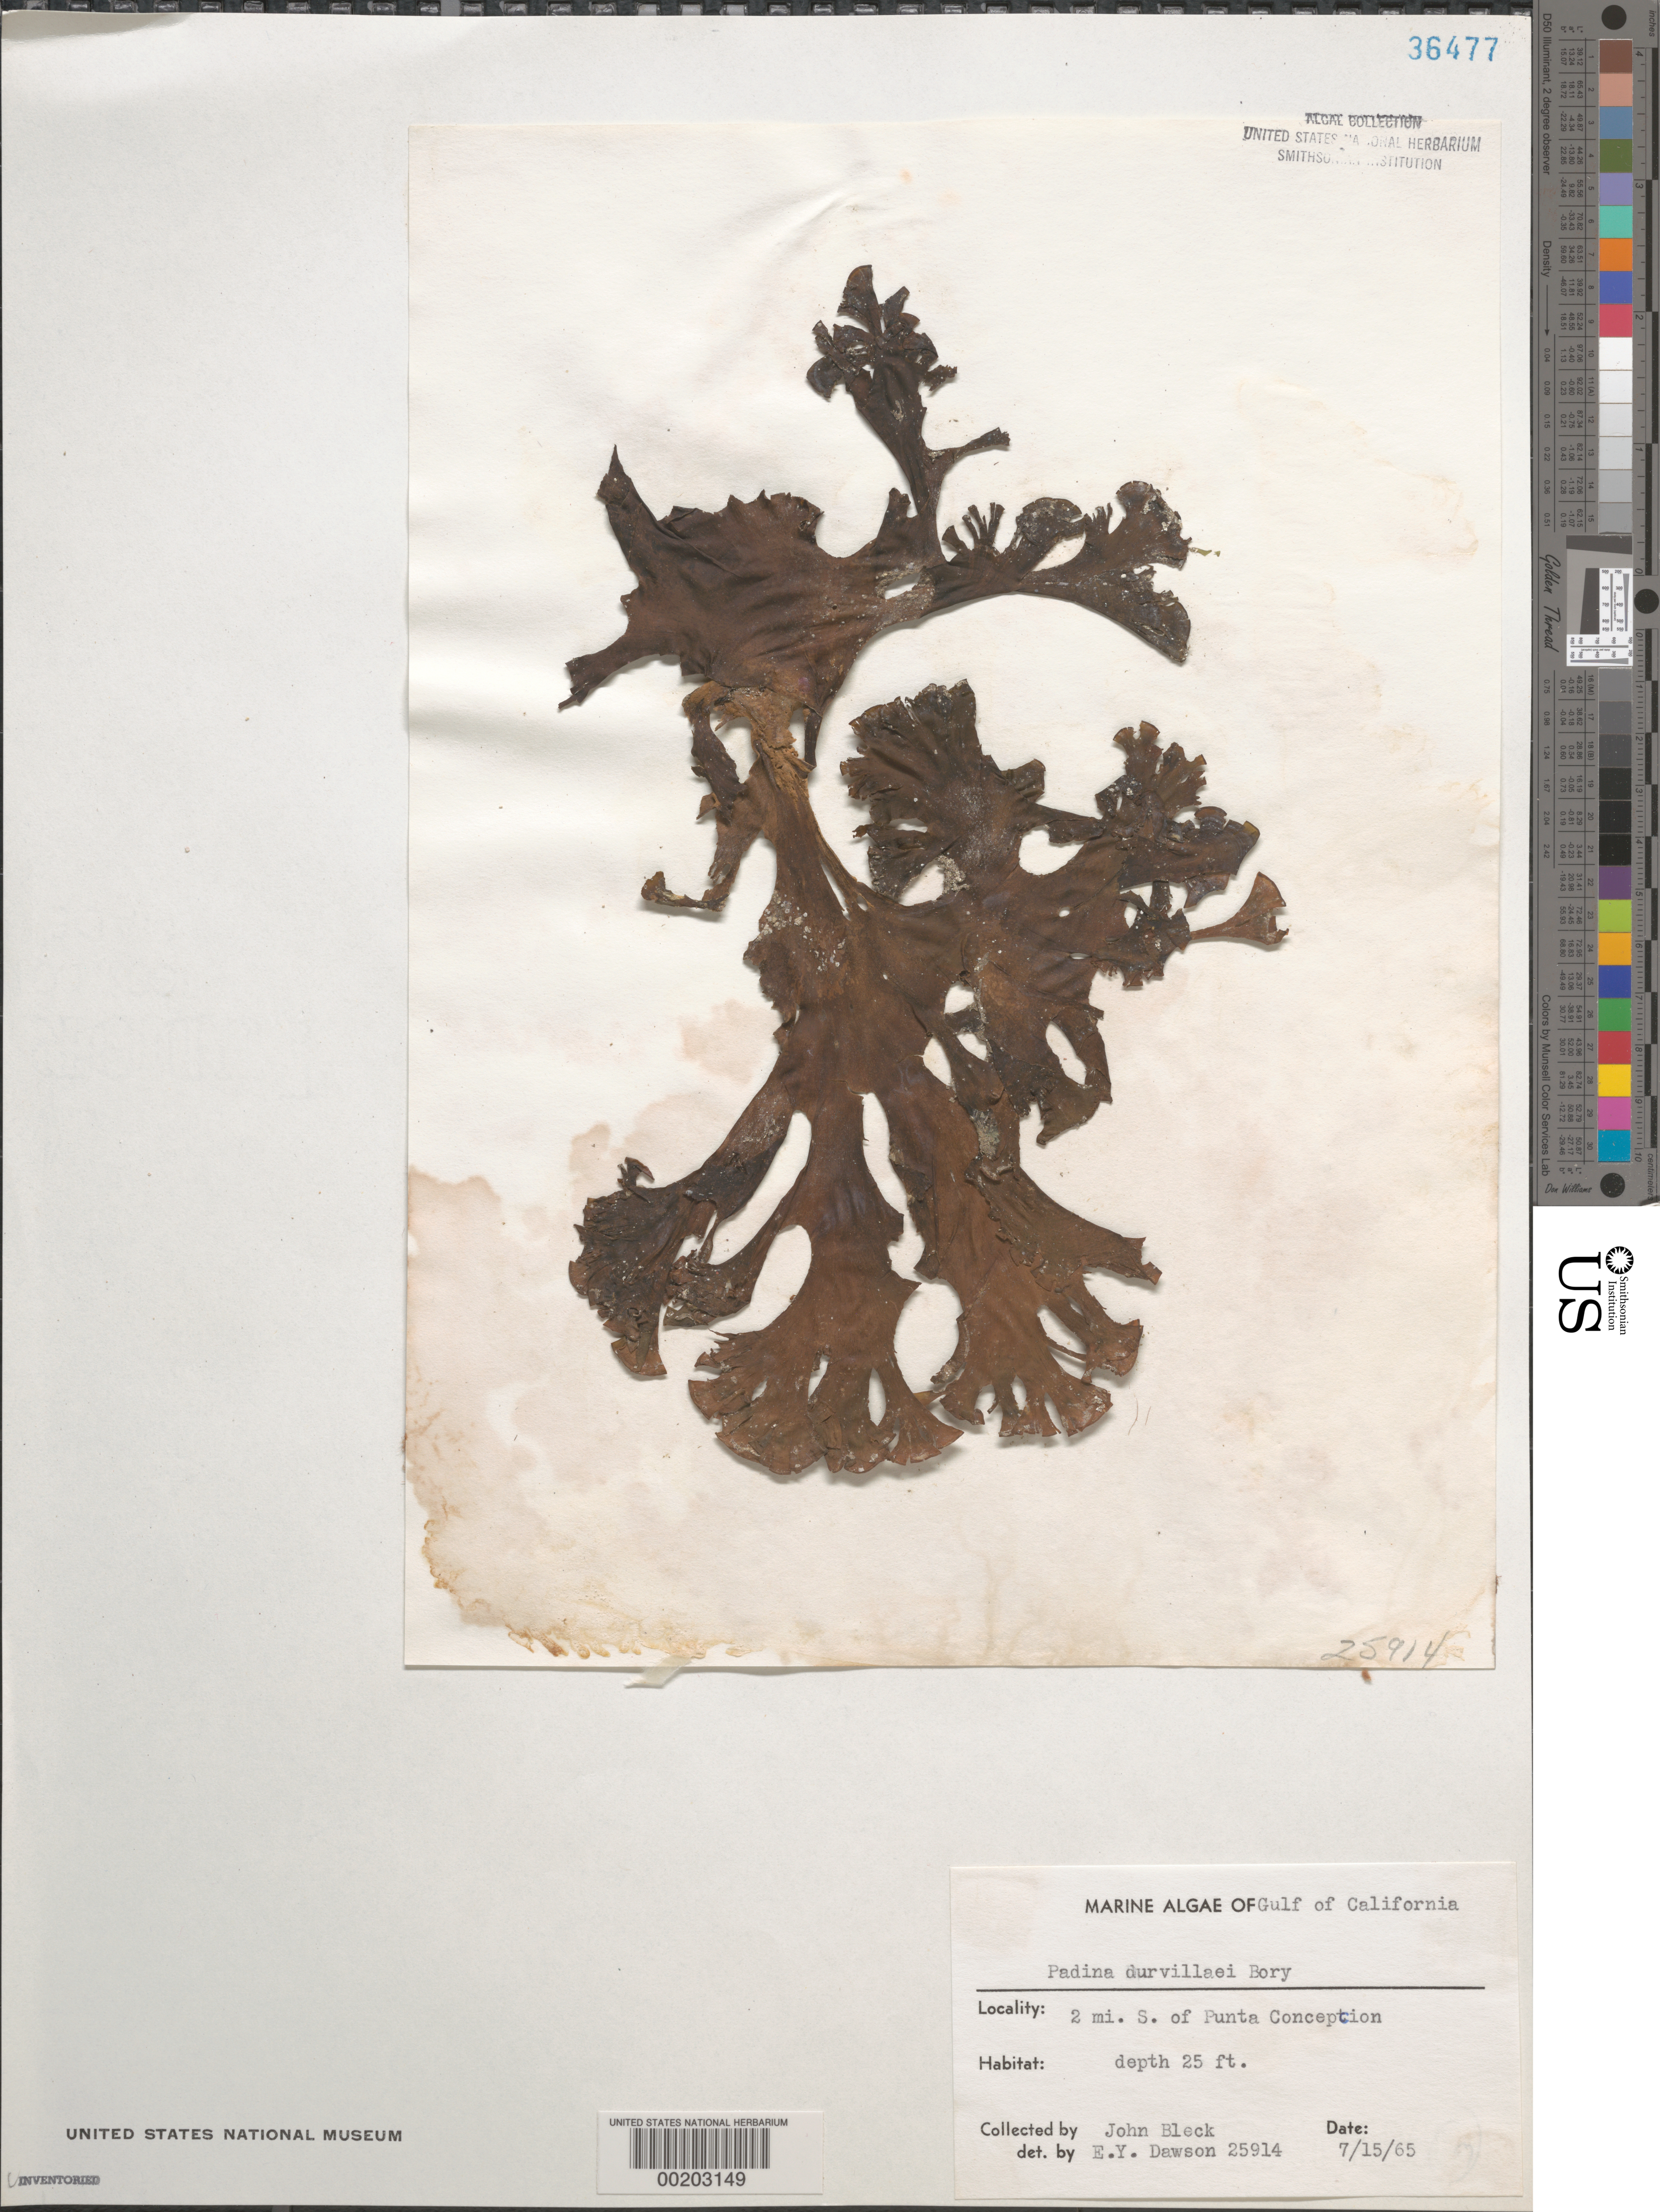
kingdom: Chromista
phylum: Ochrophyta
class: Phaeophyceae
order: Dictyotales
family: Dictyotaceae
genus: Padina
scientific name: Padina durvillaei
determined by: Dawson, E. Y.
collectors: J. Bleck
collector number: EYD 25914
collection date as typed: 15 Jul 1965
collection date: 1965-07-15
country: Mexico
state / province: Baja California Sur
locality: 2 miles south of Punta Concepcion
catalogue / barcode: US 36477